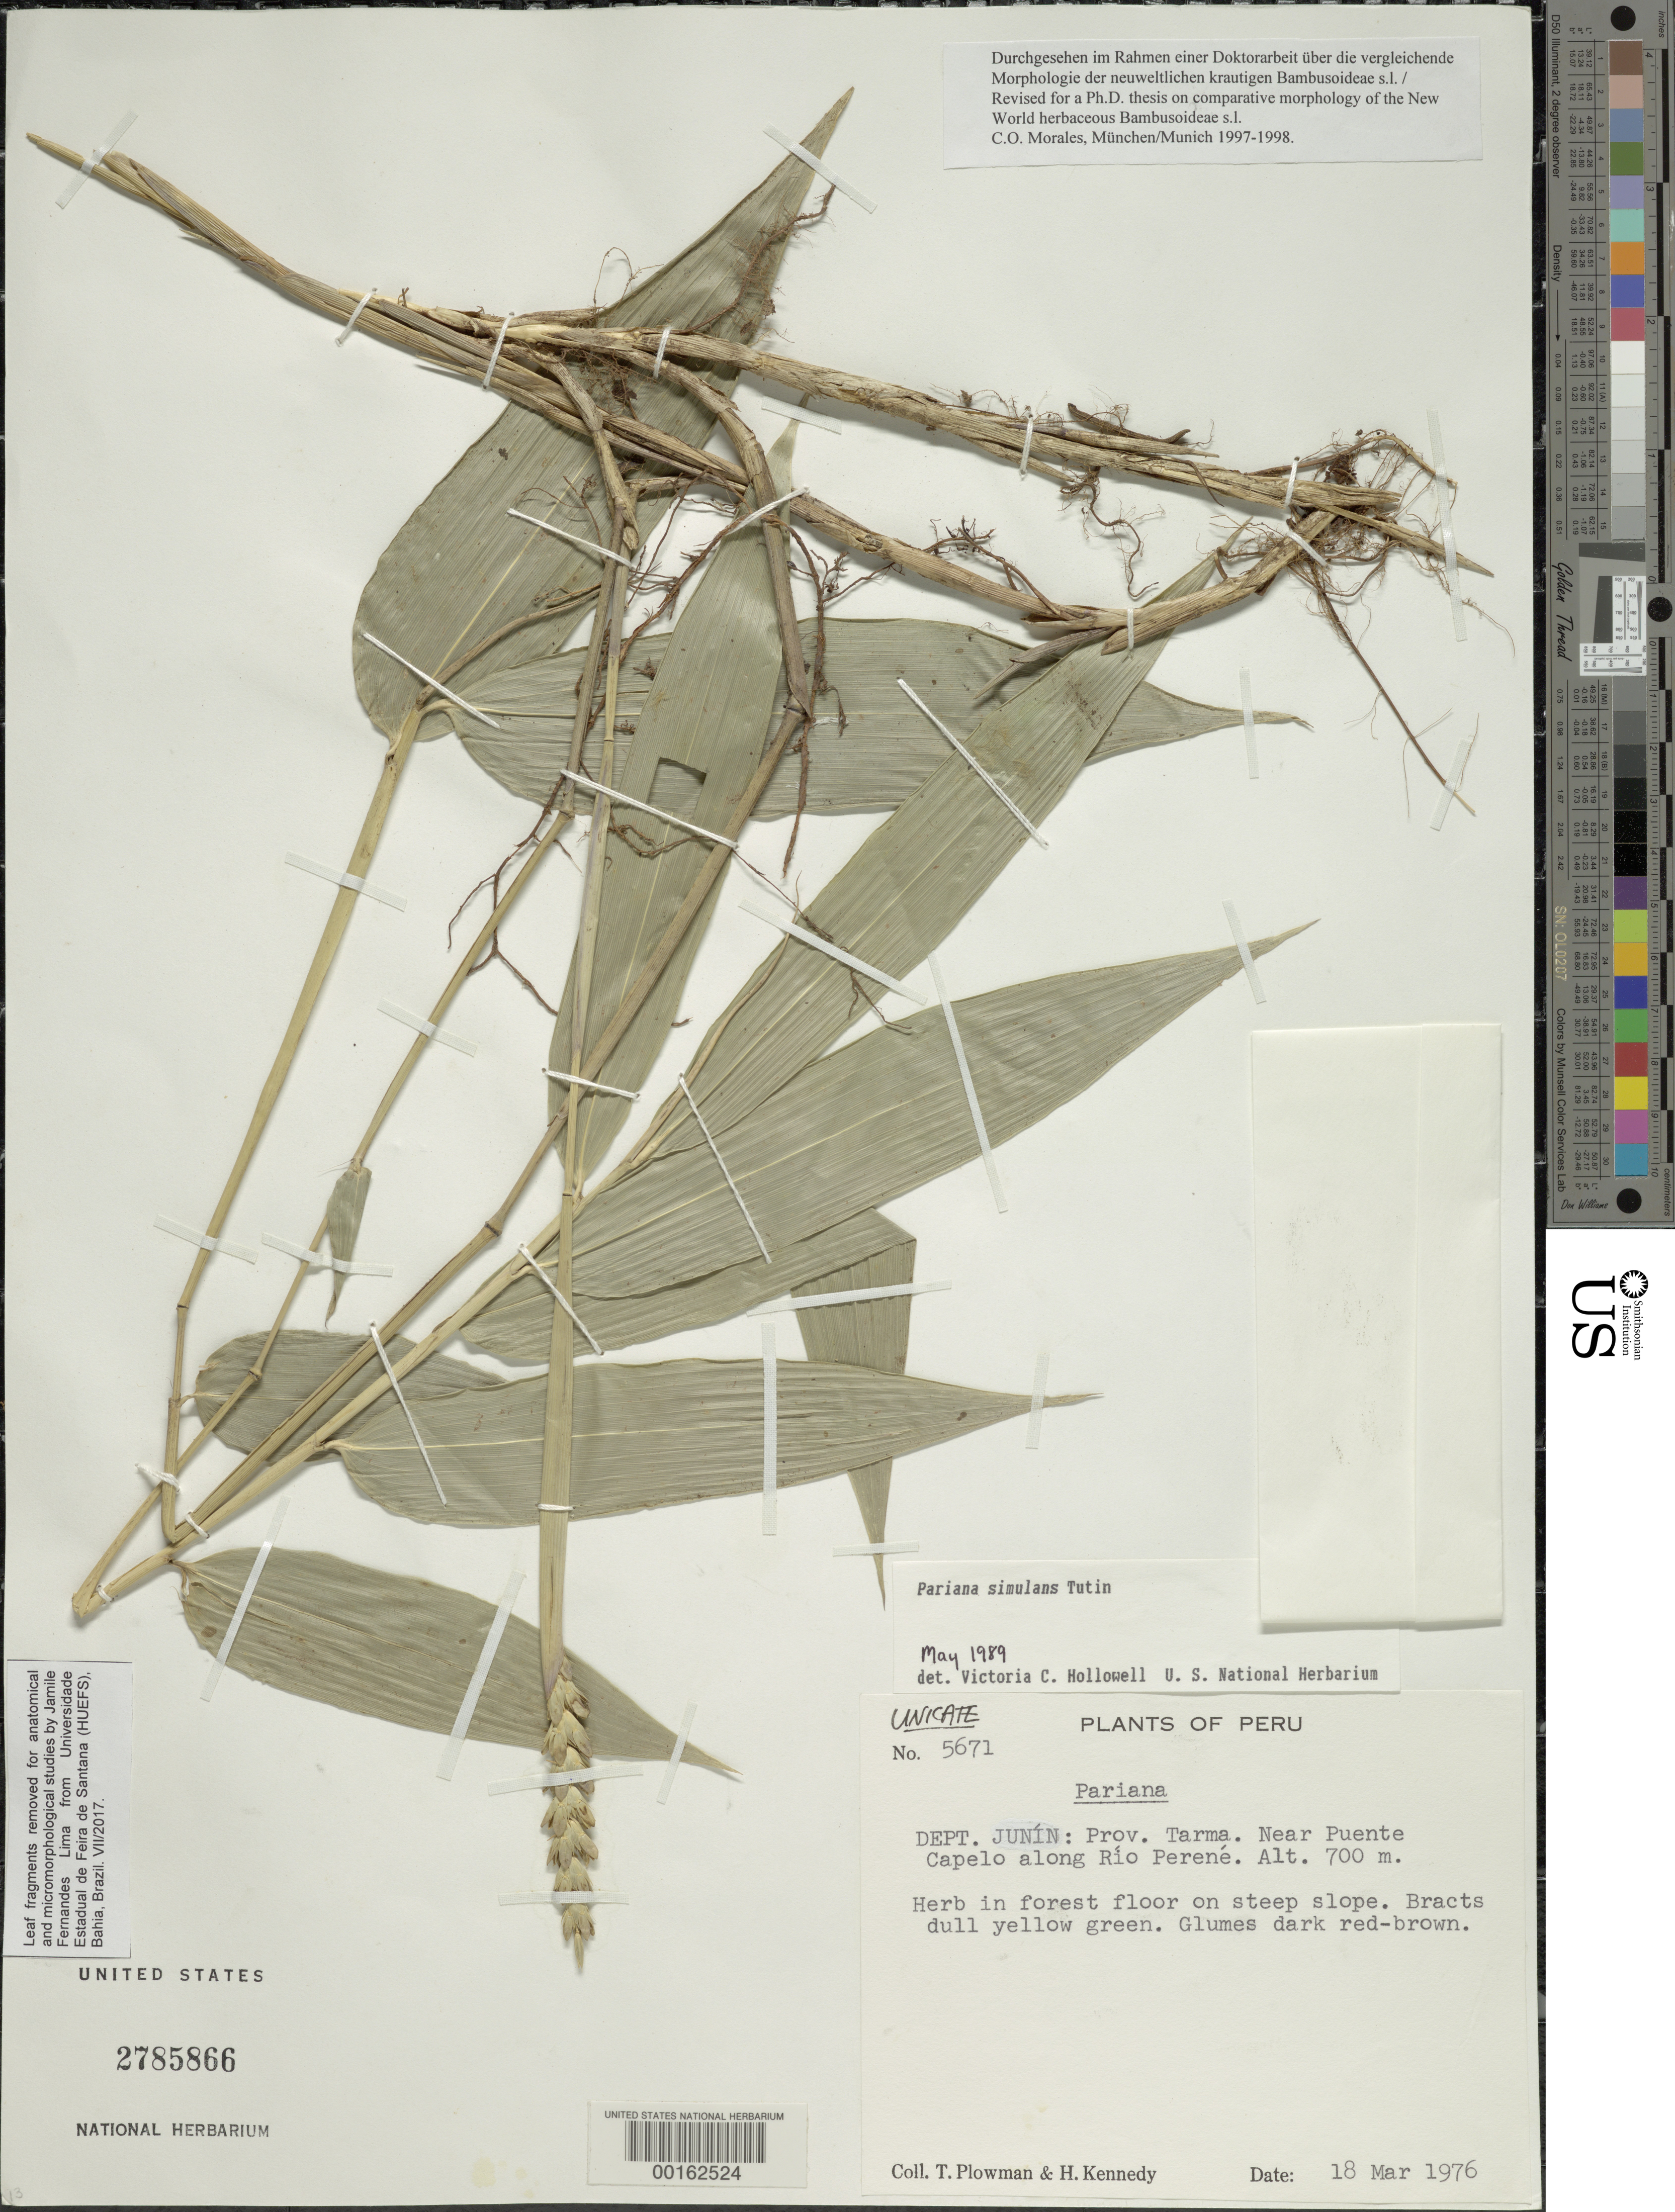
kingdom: Plantae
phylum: Tracheophyta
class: Liliopsida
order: Poales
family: Poaceae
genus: Pariana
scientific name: Pariana simulans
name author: Tutin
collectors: T. Plowman & H. Kennedy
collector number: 5671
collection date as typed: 18 Mar 1976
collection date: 1976-03-18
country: Peru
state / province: Junín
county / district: Tarma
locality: Near puente capelo along rio perene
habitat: In forest floor on steep slope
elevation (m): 300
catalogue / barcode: US 2785866